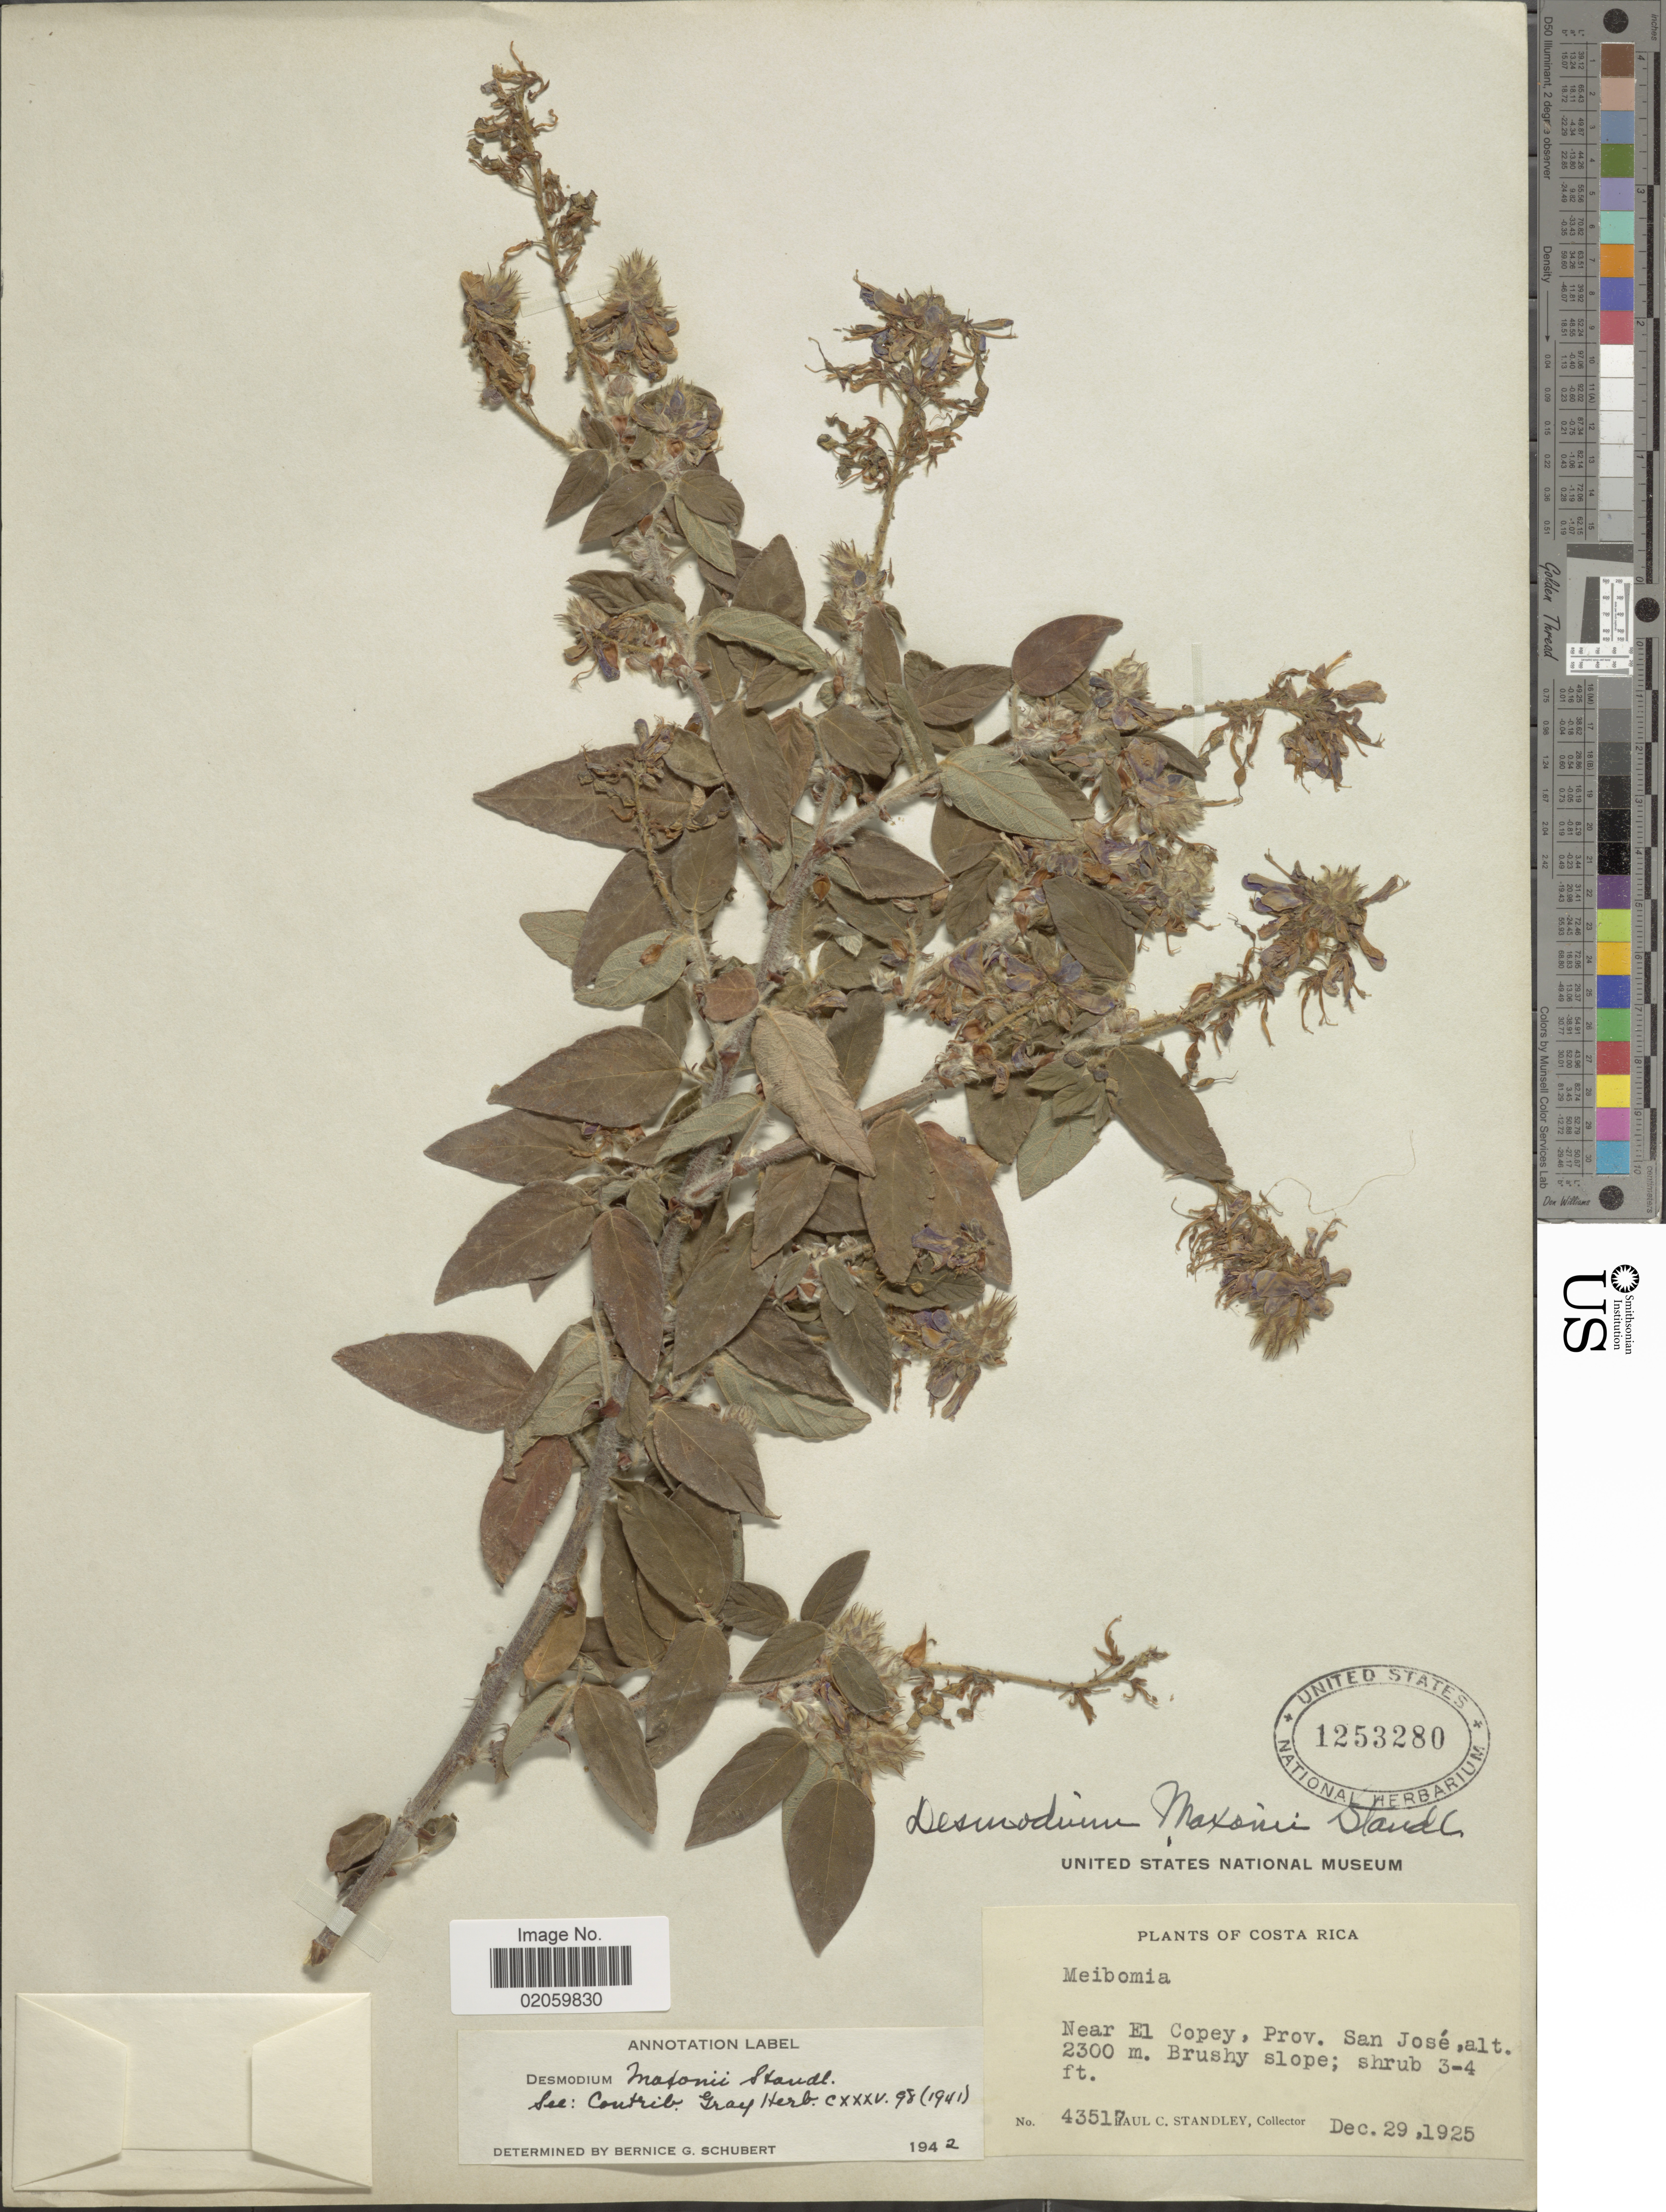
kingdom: Plantae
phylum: Tracheophyta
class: Magnoliopsida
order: Fabales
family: Fabaceae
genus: Desmodium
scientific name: Desmodium maxonii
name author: (Standl.) Standl.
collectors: P. C. Standley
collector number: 43517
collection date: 1925-12-29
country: Costa Rica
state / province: San José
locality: Near El Copey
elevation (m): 2300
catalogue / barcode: US 1253280